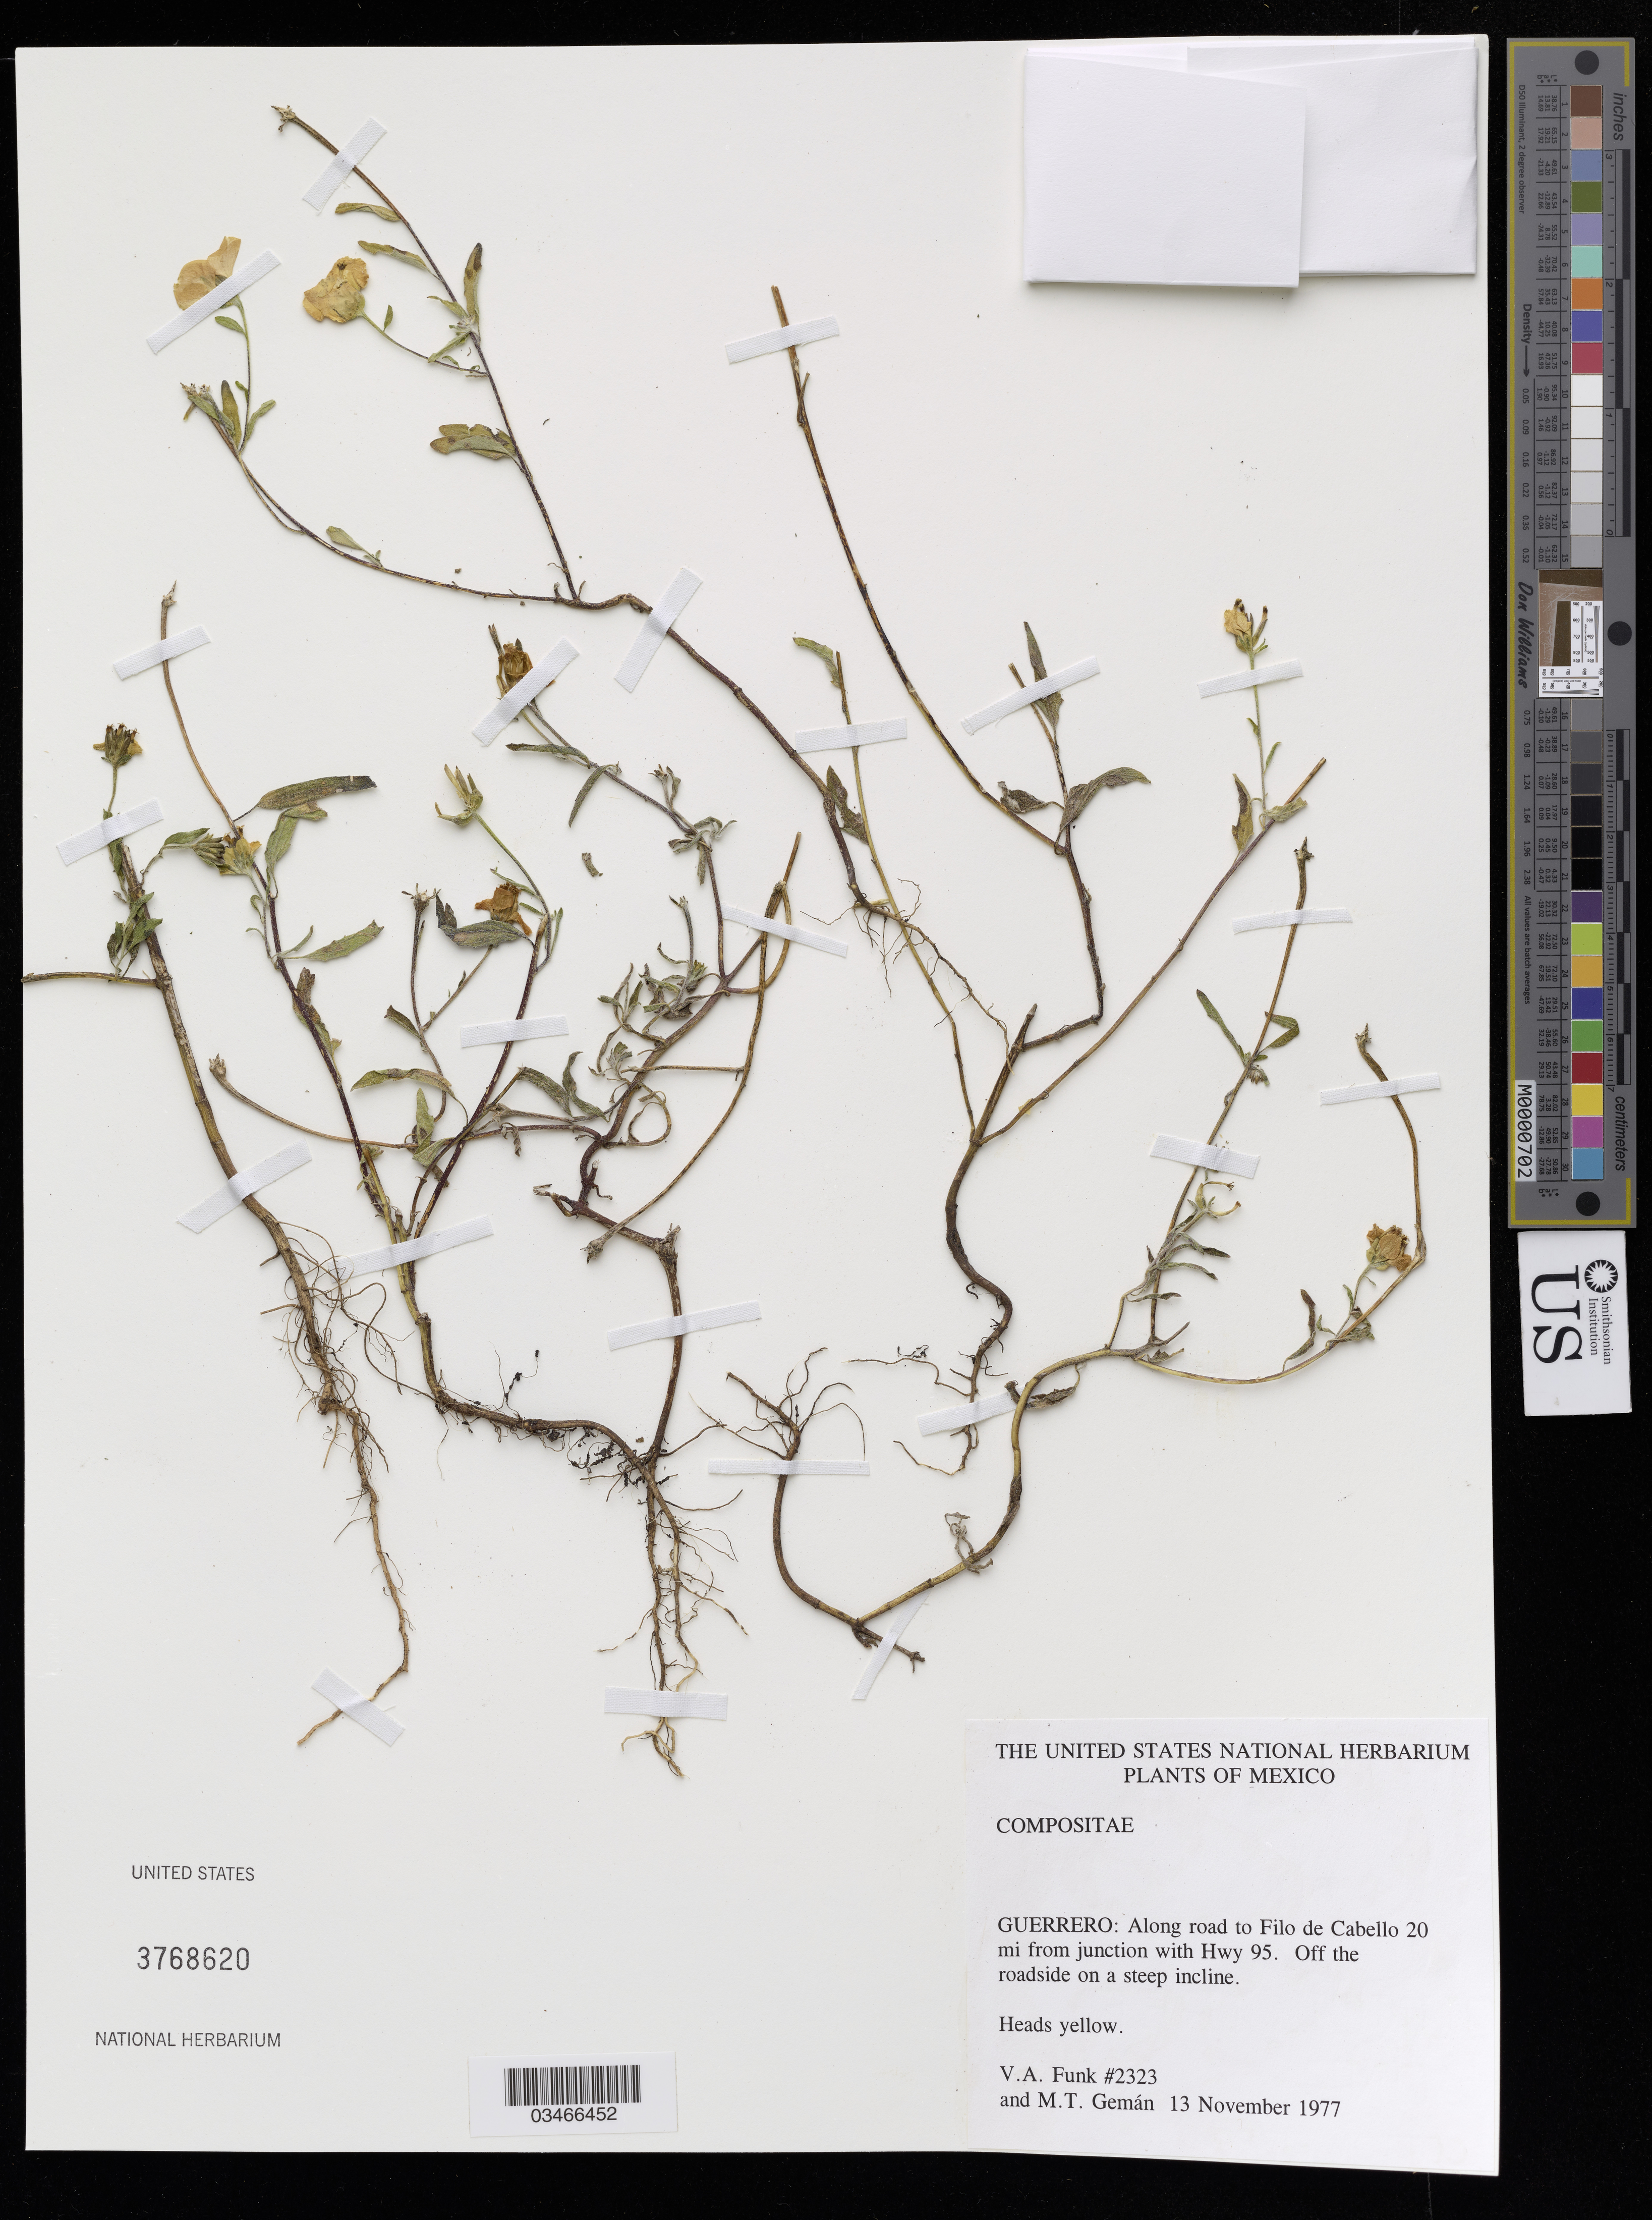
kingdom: Plantae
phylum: Tracheophyta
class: Magnoliopsida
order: Asterales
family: Asteraceae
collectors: V. Funk & M. Gemán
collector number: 2323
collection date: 1977-11-13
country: Mexico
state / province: Guerrero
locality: Along road to Filo de Cabello 20 mi from junction with Hwy 95. Off the roadside on a steep incline.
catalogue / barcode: US 3768620